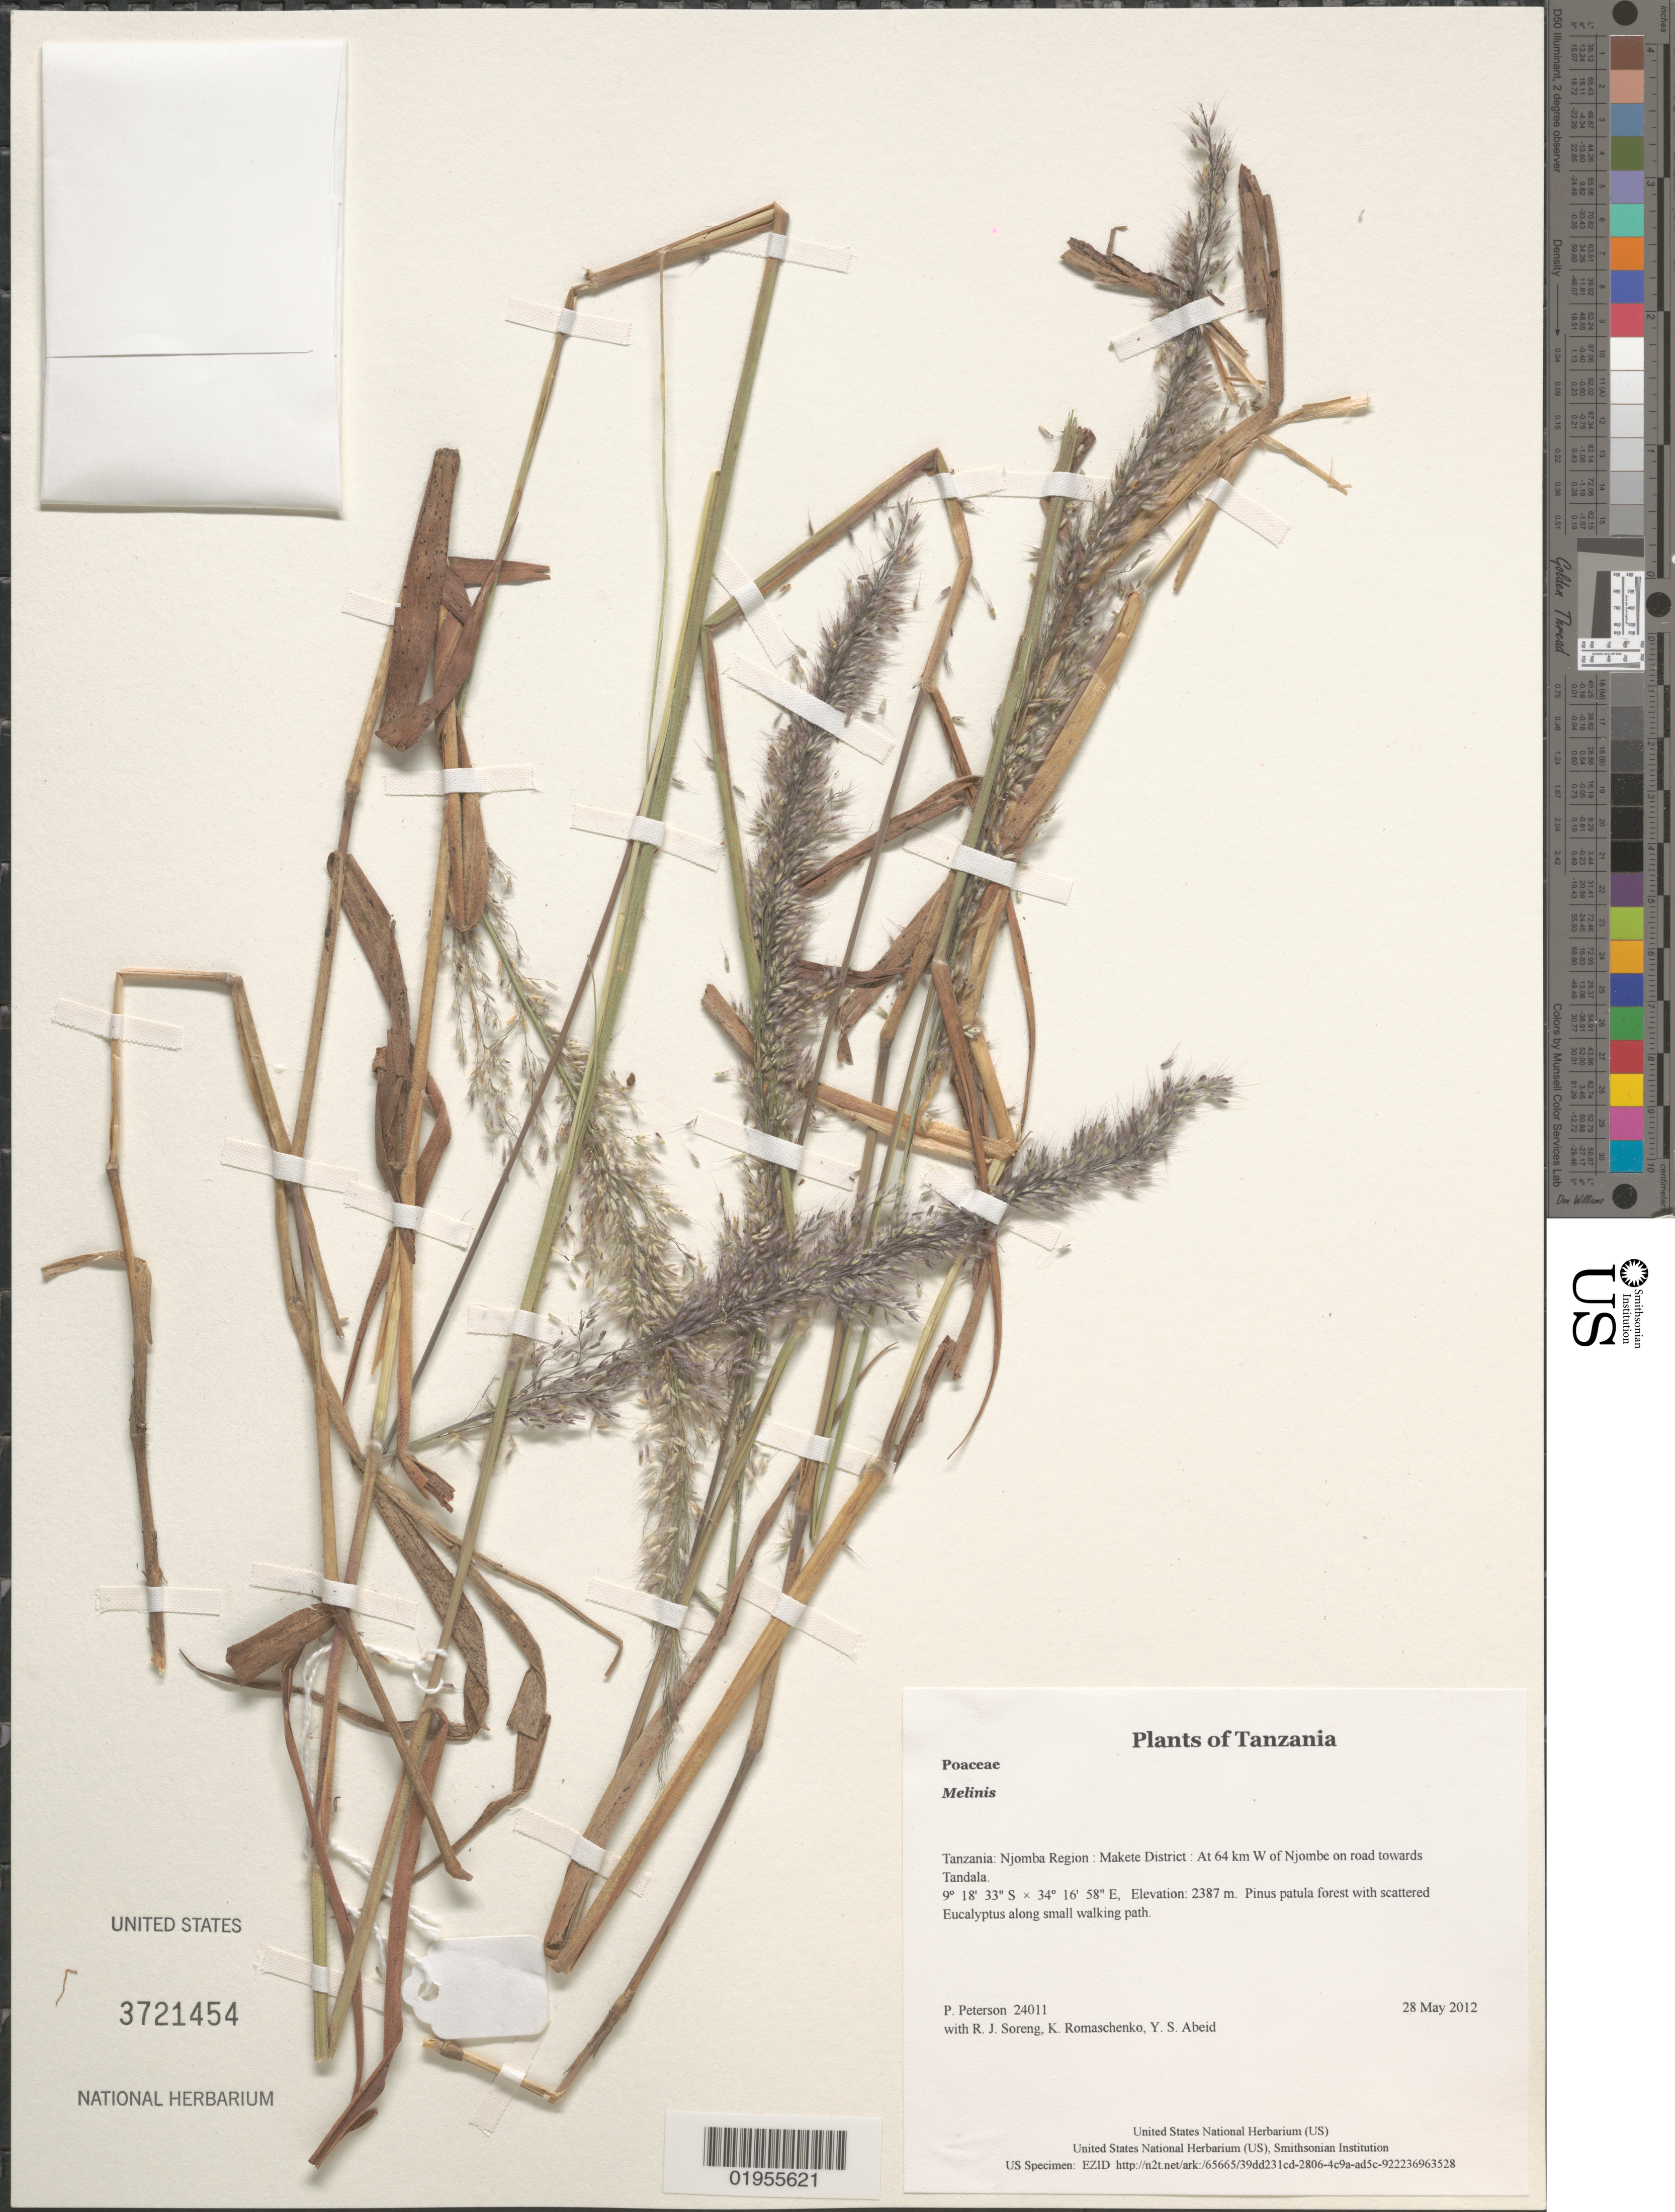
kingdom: Plantae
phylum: Tracheophyta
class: Liliopsida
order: Poales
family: Poaceae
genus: Melinis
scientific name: Melinis sp.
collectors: P. M. Peterson, R. J. Soreng, K. Romaschenko & Y. Abeid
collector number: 24011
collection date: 2012-05-28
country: Tanzania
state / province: Njombe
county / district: Makete District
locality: At 64 km W of Njombe on road towards Tandala.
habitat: Pinus patula forest with scattered Eucalyptus along small walking path.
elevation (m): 2387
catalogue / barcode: US 3721454